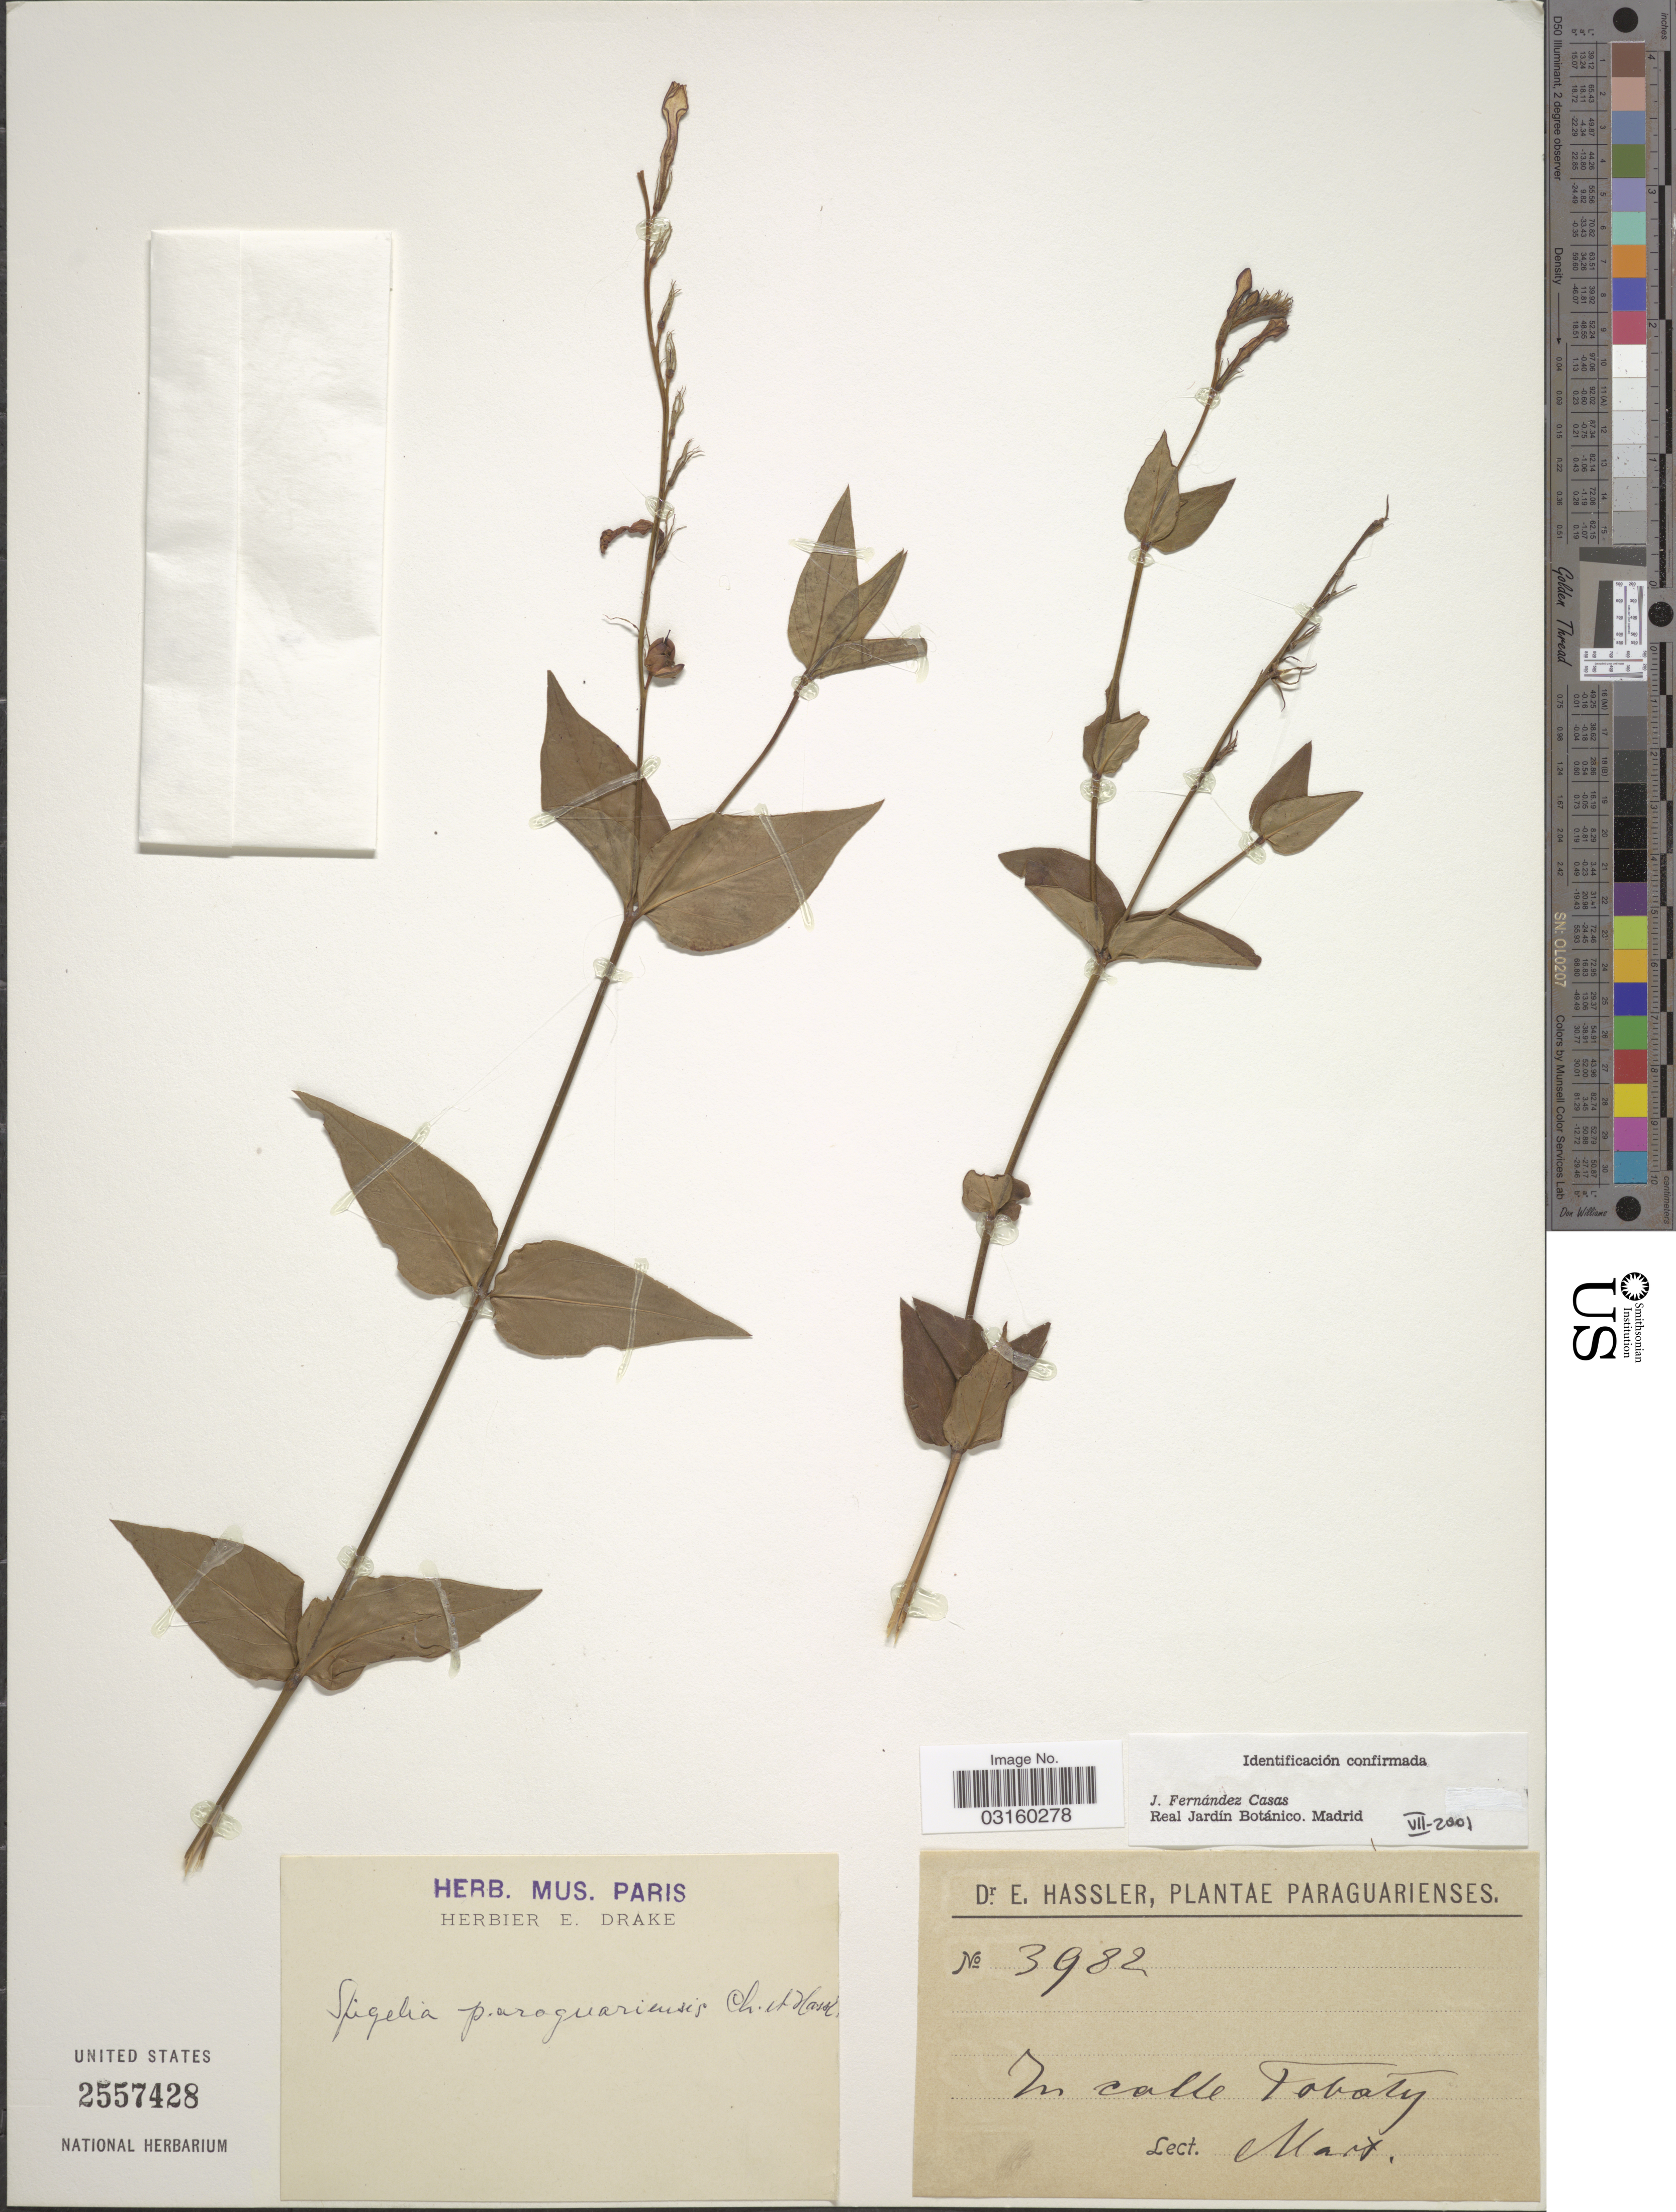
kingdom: Plantae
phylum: Tracheophyta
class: Magnoliopsida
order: Gentianales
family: Loganiaceae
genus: Spigelia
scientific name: Spigelia paraguariensis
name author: Chodat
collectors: E. Hassler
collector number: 3982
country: Paraguay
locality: In calle Tobaty.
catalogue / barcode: US 2557428